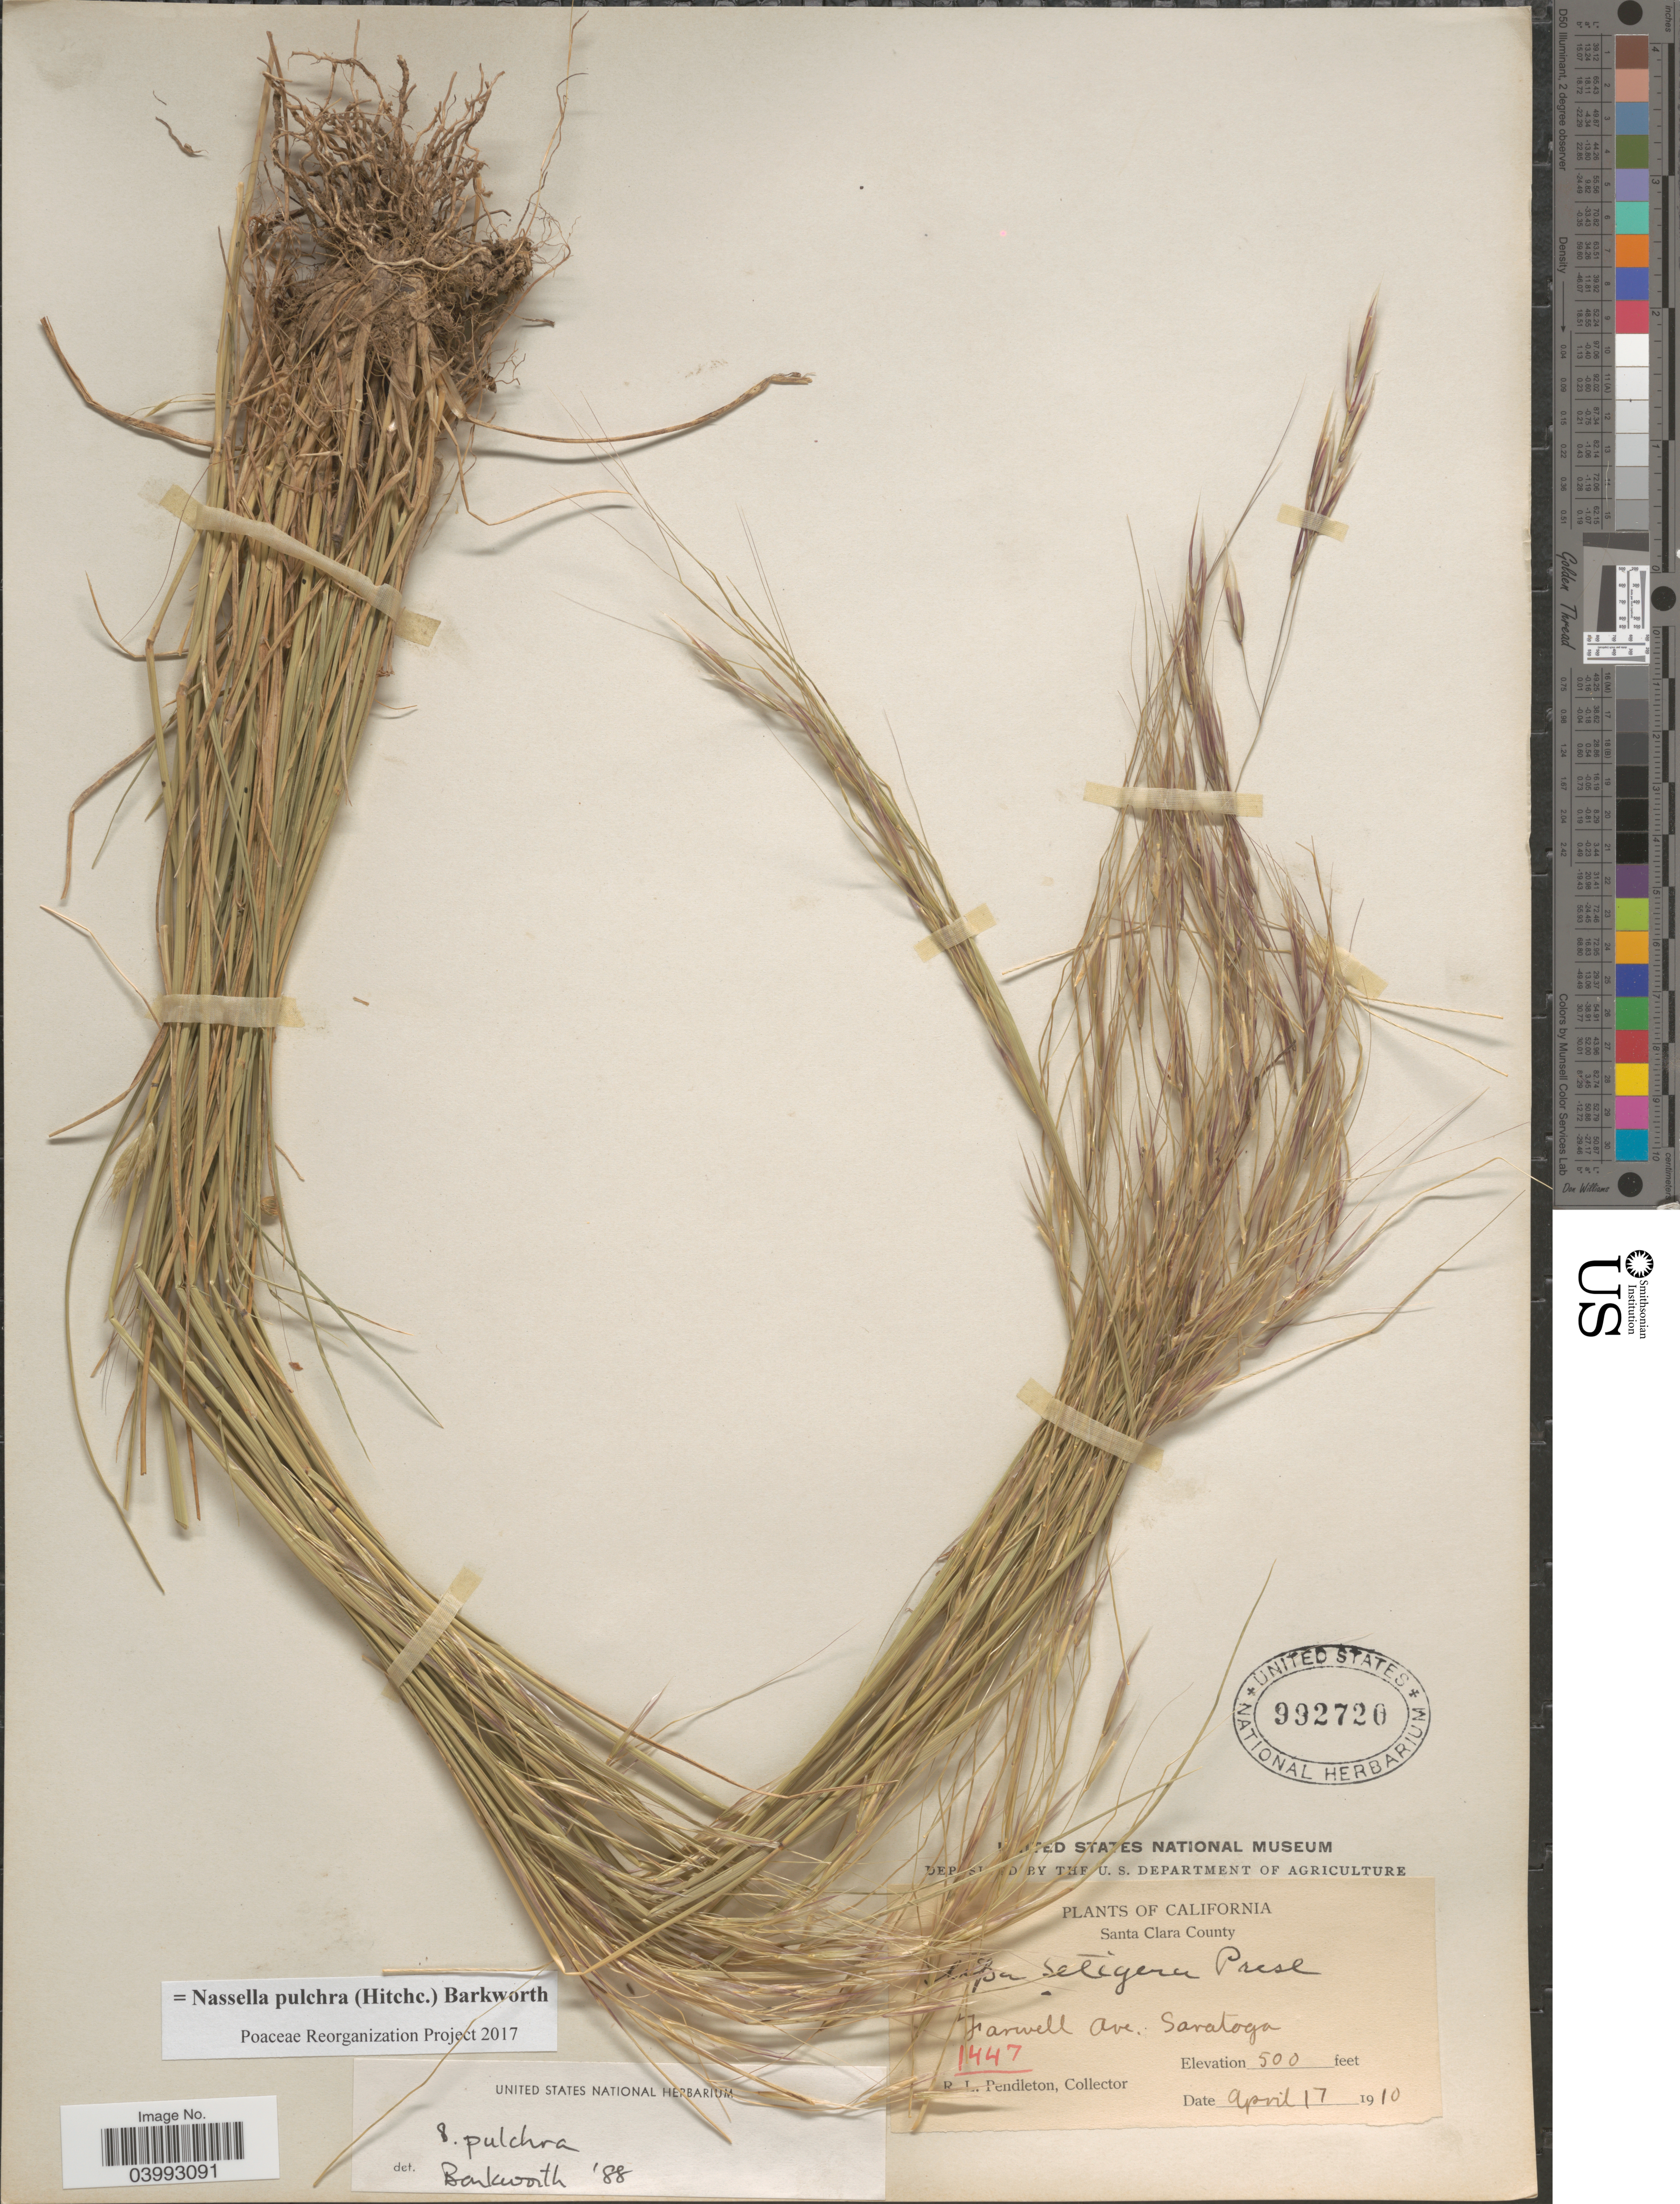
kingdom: Plantae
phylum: Tracheophyta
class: Liliopsida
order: Poales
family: Poaceae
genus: Nassella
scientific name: Nassella pulchra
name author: (Hitchc.) Barkworth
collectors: R. Pendleton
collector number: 1447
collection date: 1910-04-17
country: United States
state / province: California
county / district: Santa Clara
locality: Santa Clara County. Farwell Ave. Saratoga.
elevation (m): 152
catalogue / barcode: US 992720